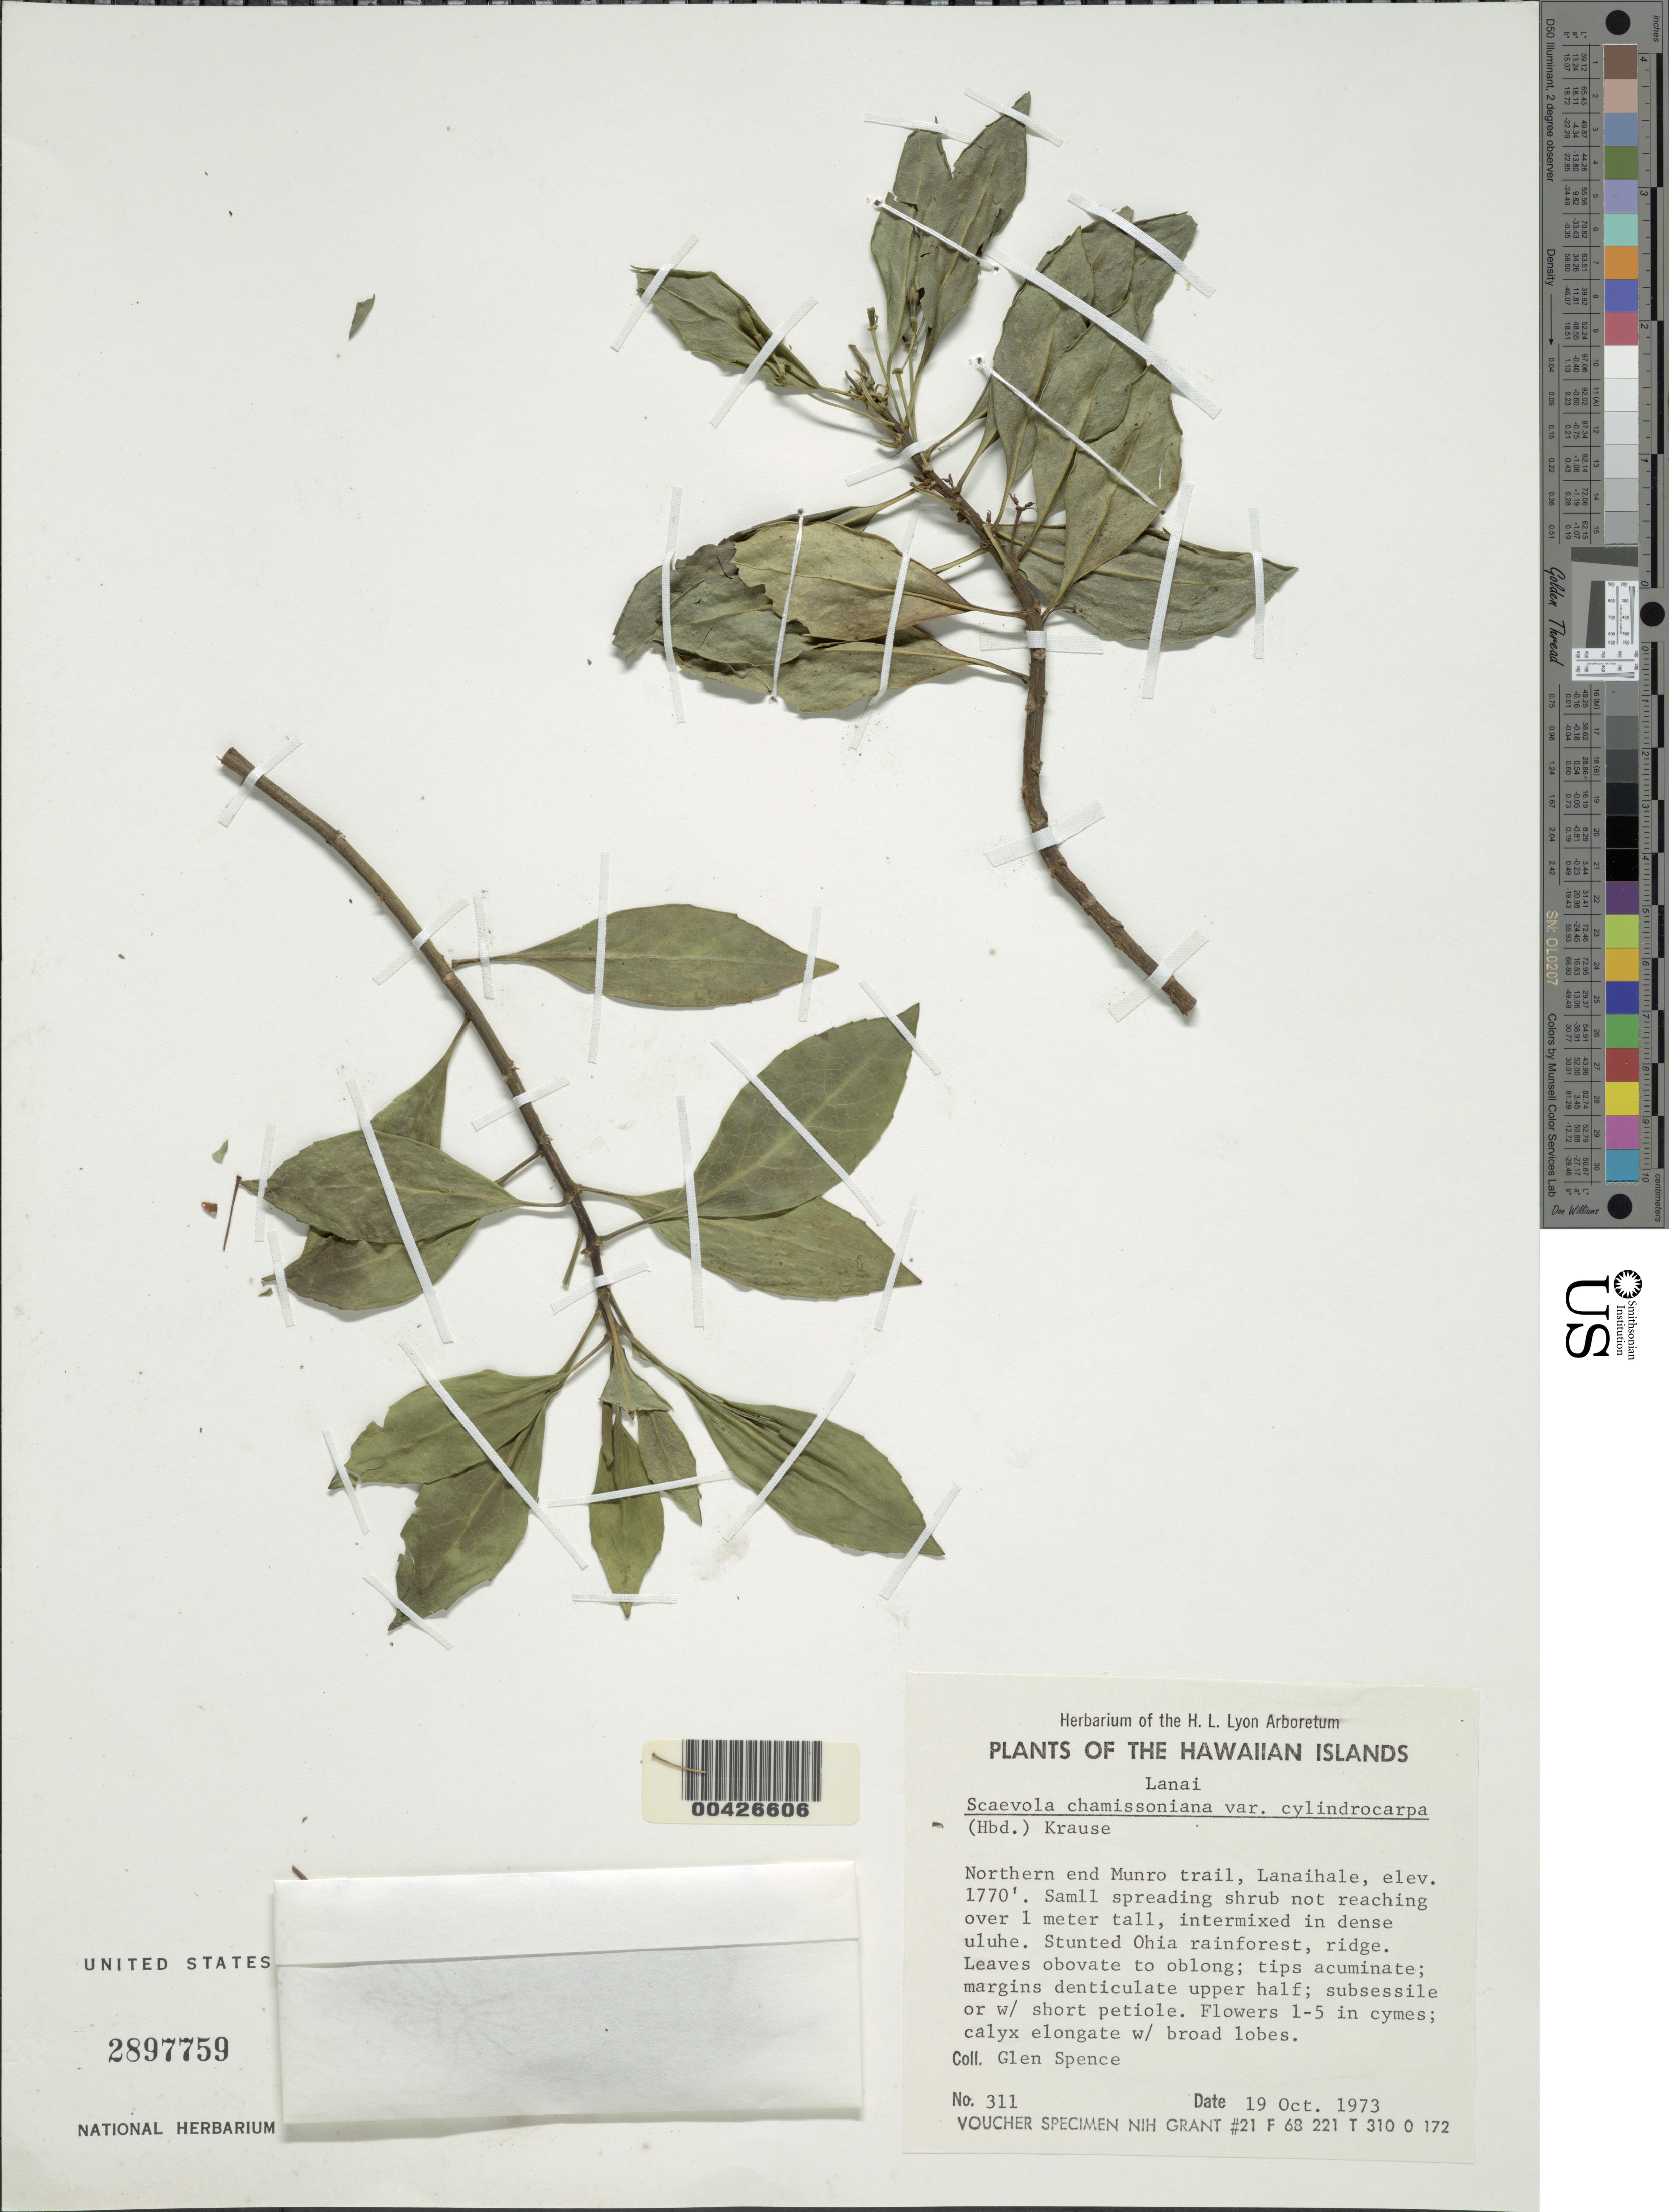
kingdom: Plantae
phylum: Tracheophyta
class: Magnoliopsida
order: Asterales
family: Goodeniaceae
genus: Scaevola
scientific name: Scaevola chamissoniana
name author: Gaudich.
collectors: G. Spence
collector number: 311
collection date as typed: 19 Oct 1973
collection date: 1973-10-19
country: United States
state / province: Hawaii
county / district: Maui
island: Lana'i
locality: Northern end Munro trail, Lanaihale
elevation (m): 539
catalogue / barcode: US 2897759